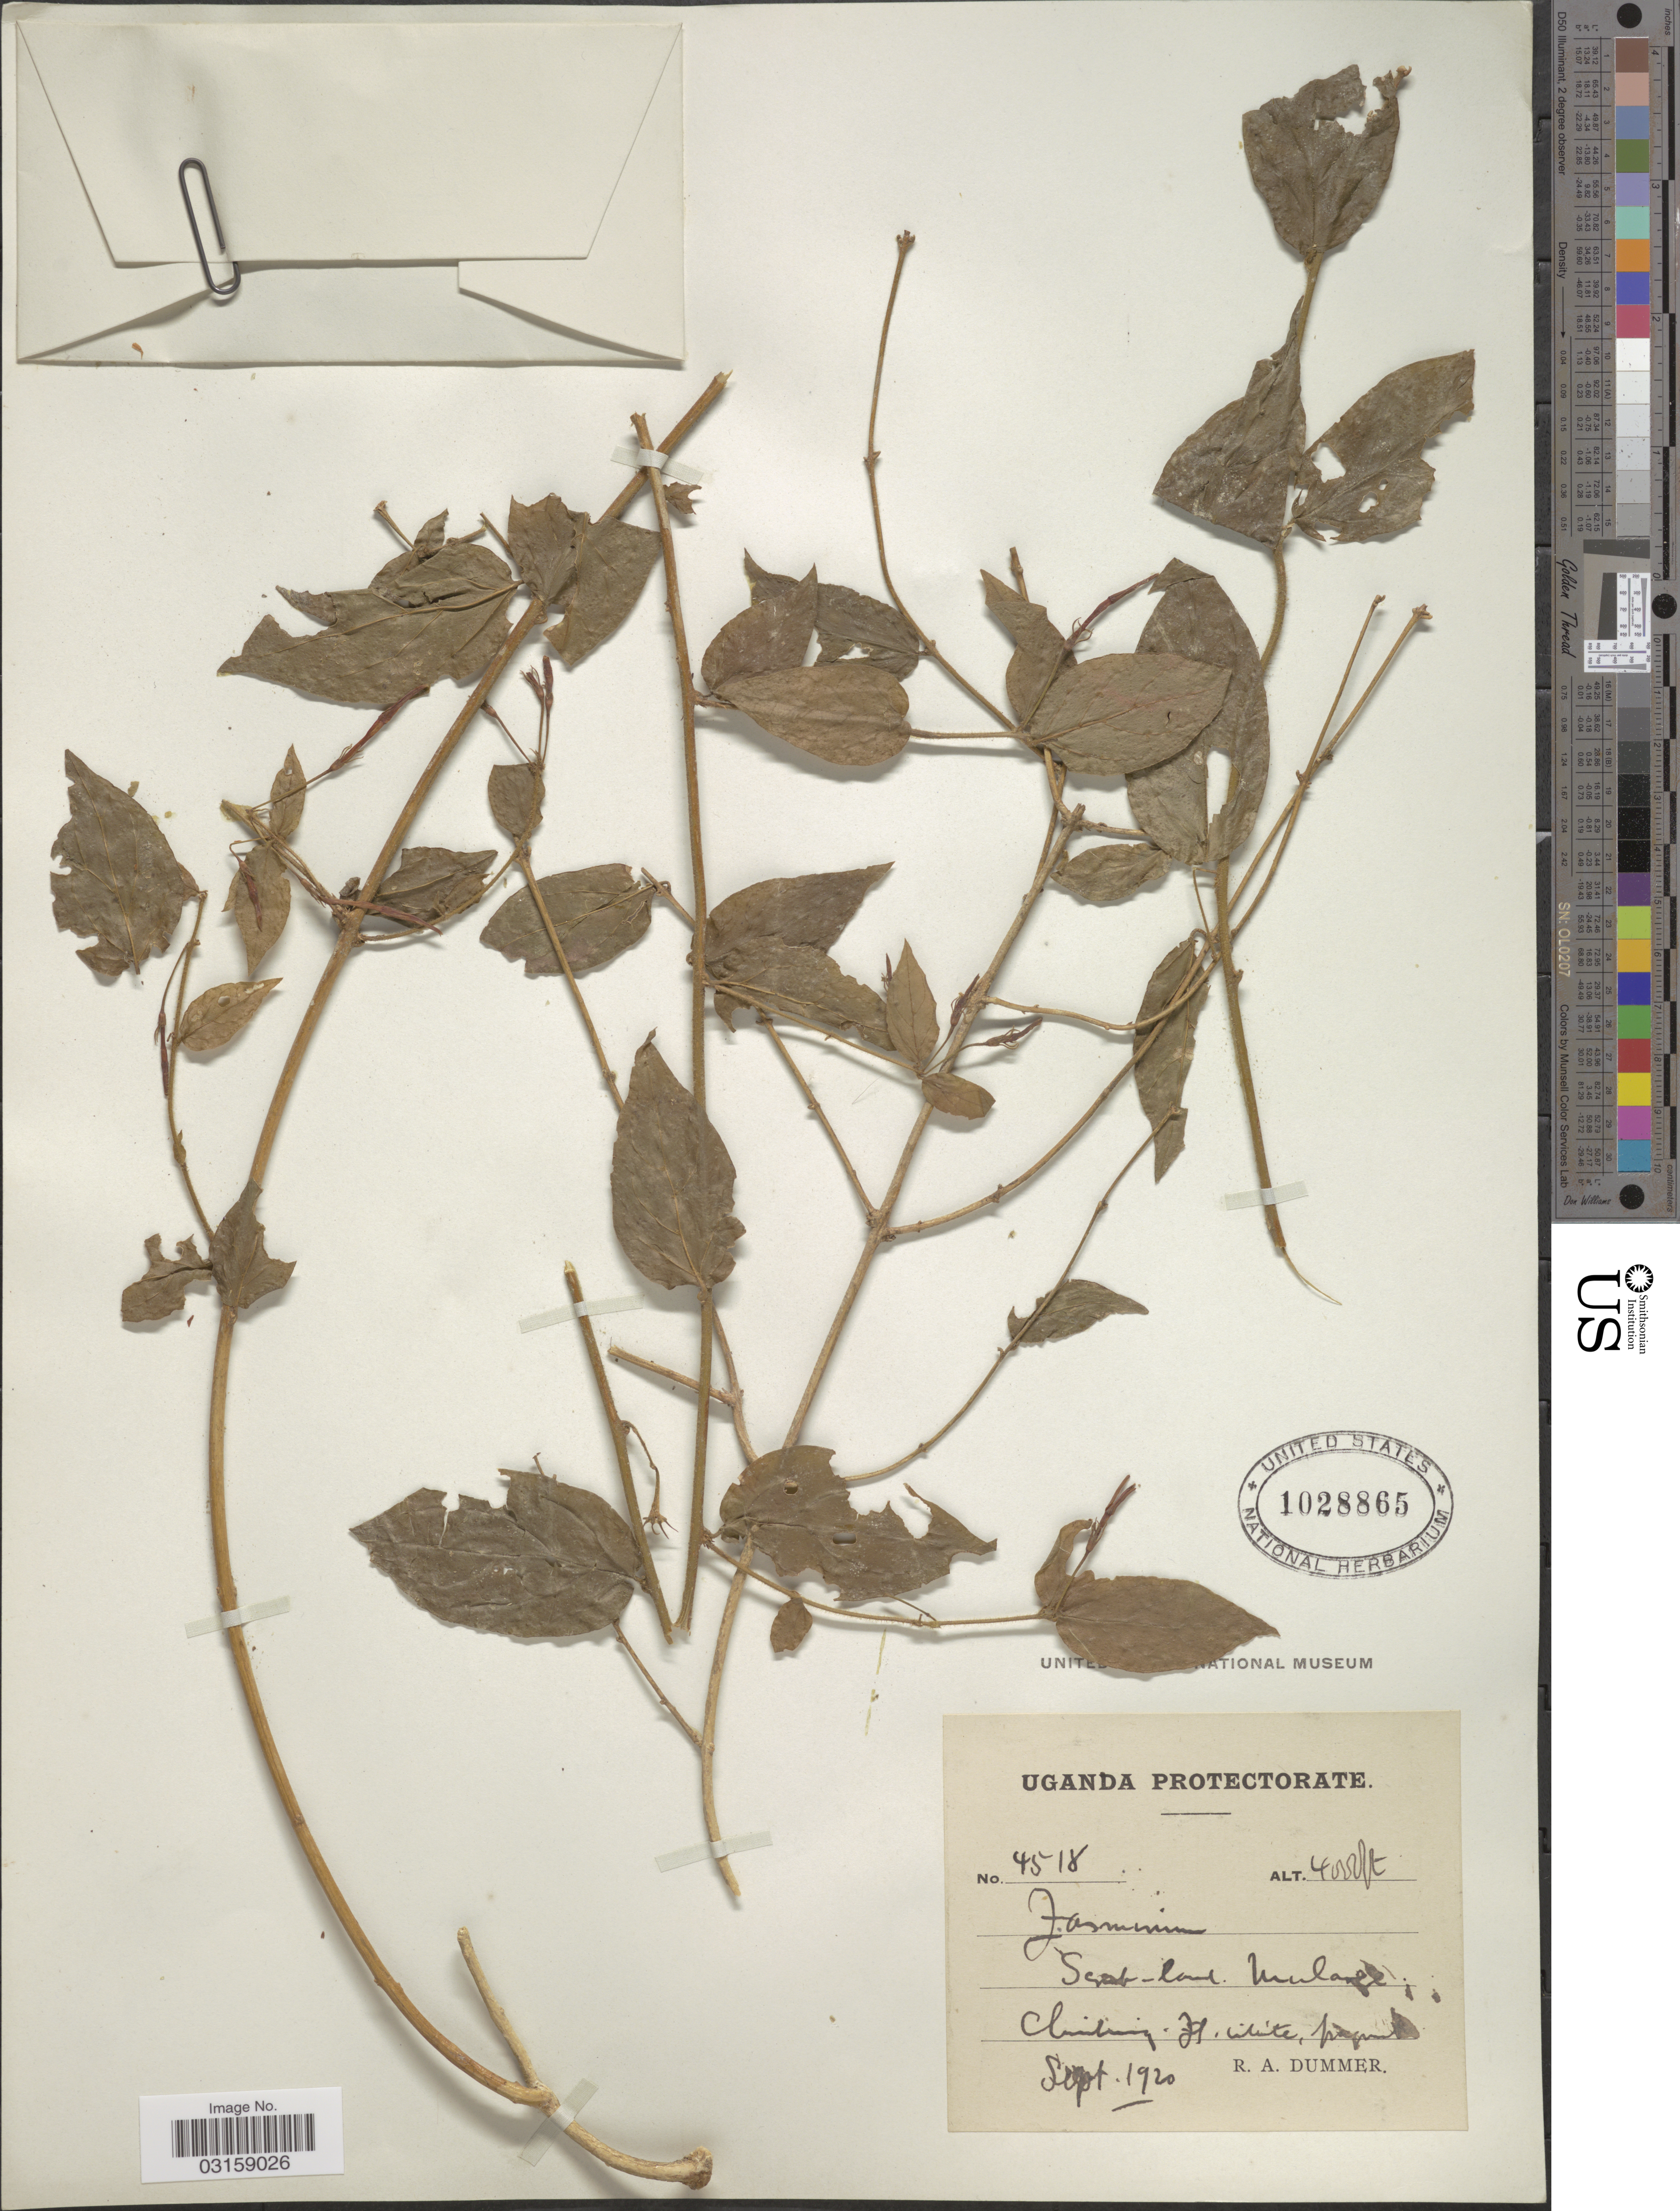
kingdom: Plantae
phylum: Tracheophyta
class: Magnoliopsida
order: Lamiales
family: Oleaceae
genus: Jasminum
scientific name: Jasminum sp.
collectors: R. Dümmer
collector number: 4518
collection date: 1920-09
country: Uganda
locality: Uganda Protectorate. Scrub-land, Mulange.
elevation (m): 1219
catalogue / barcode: US 1028865